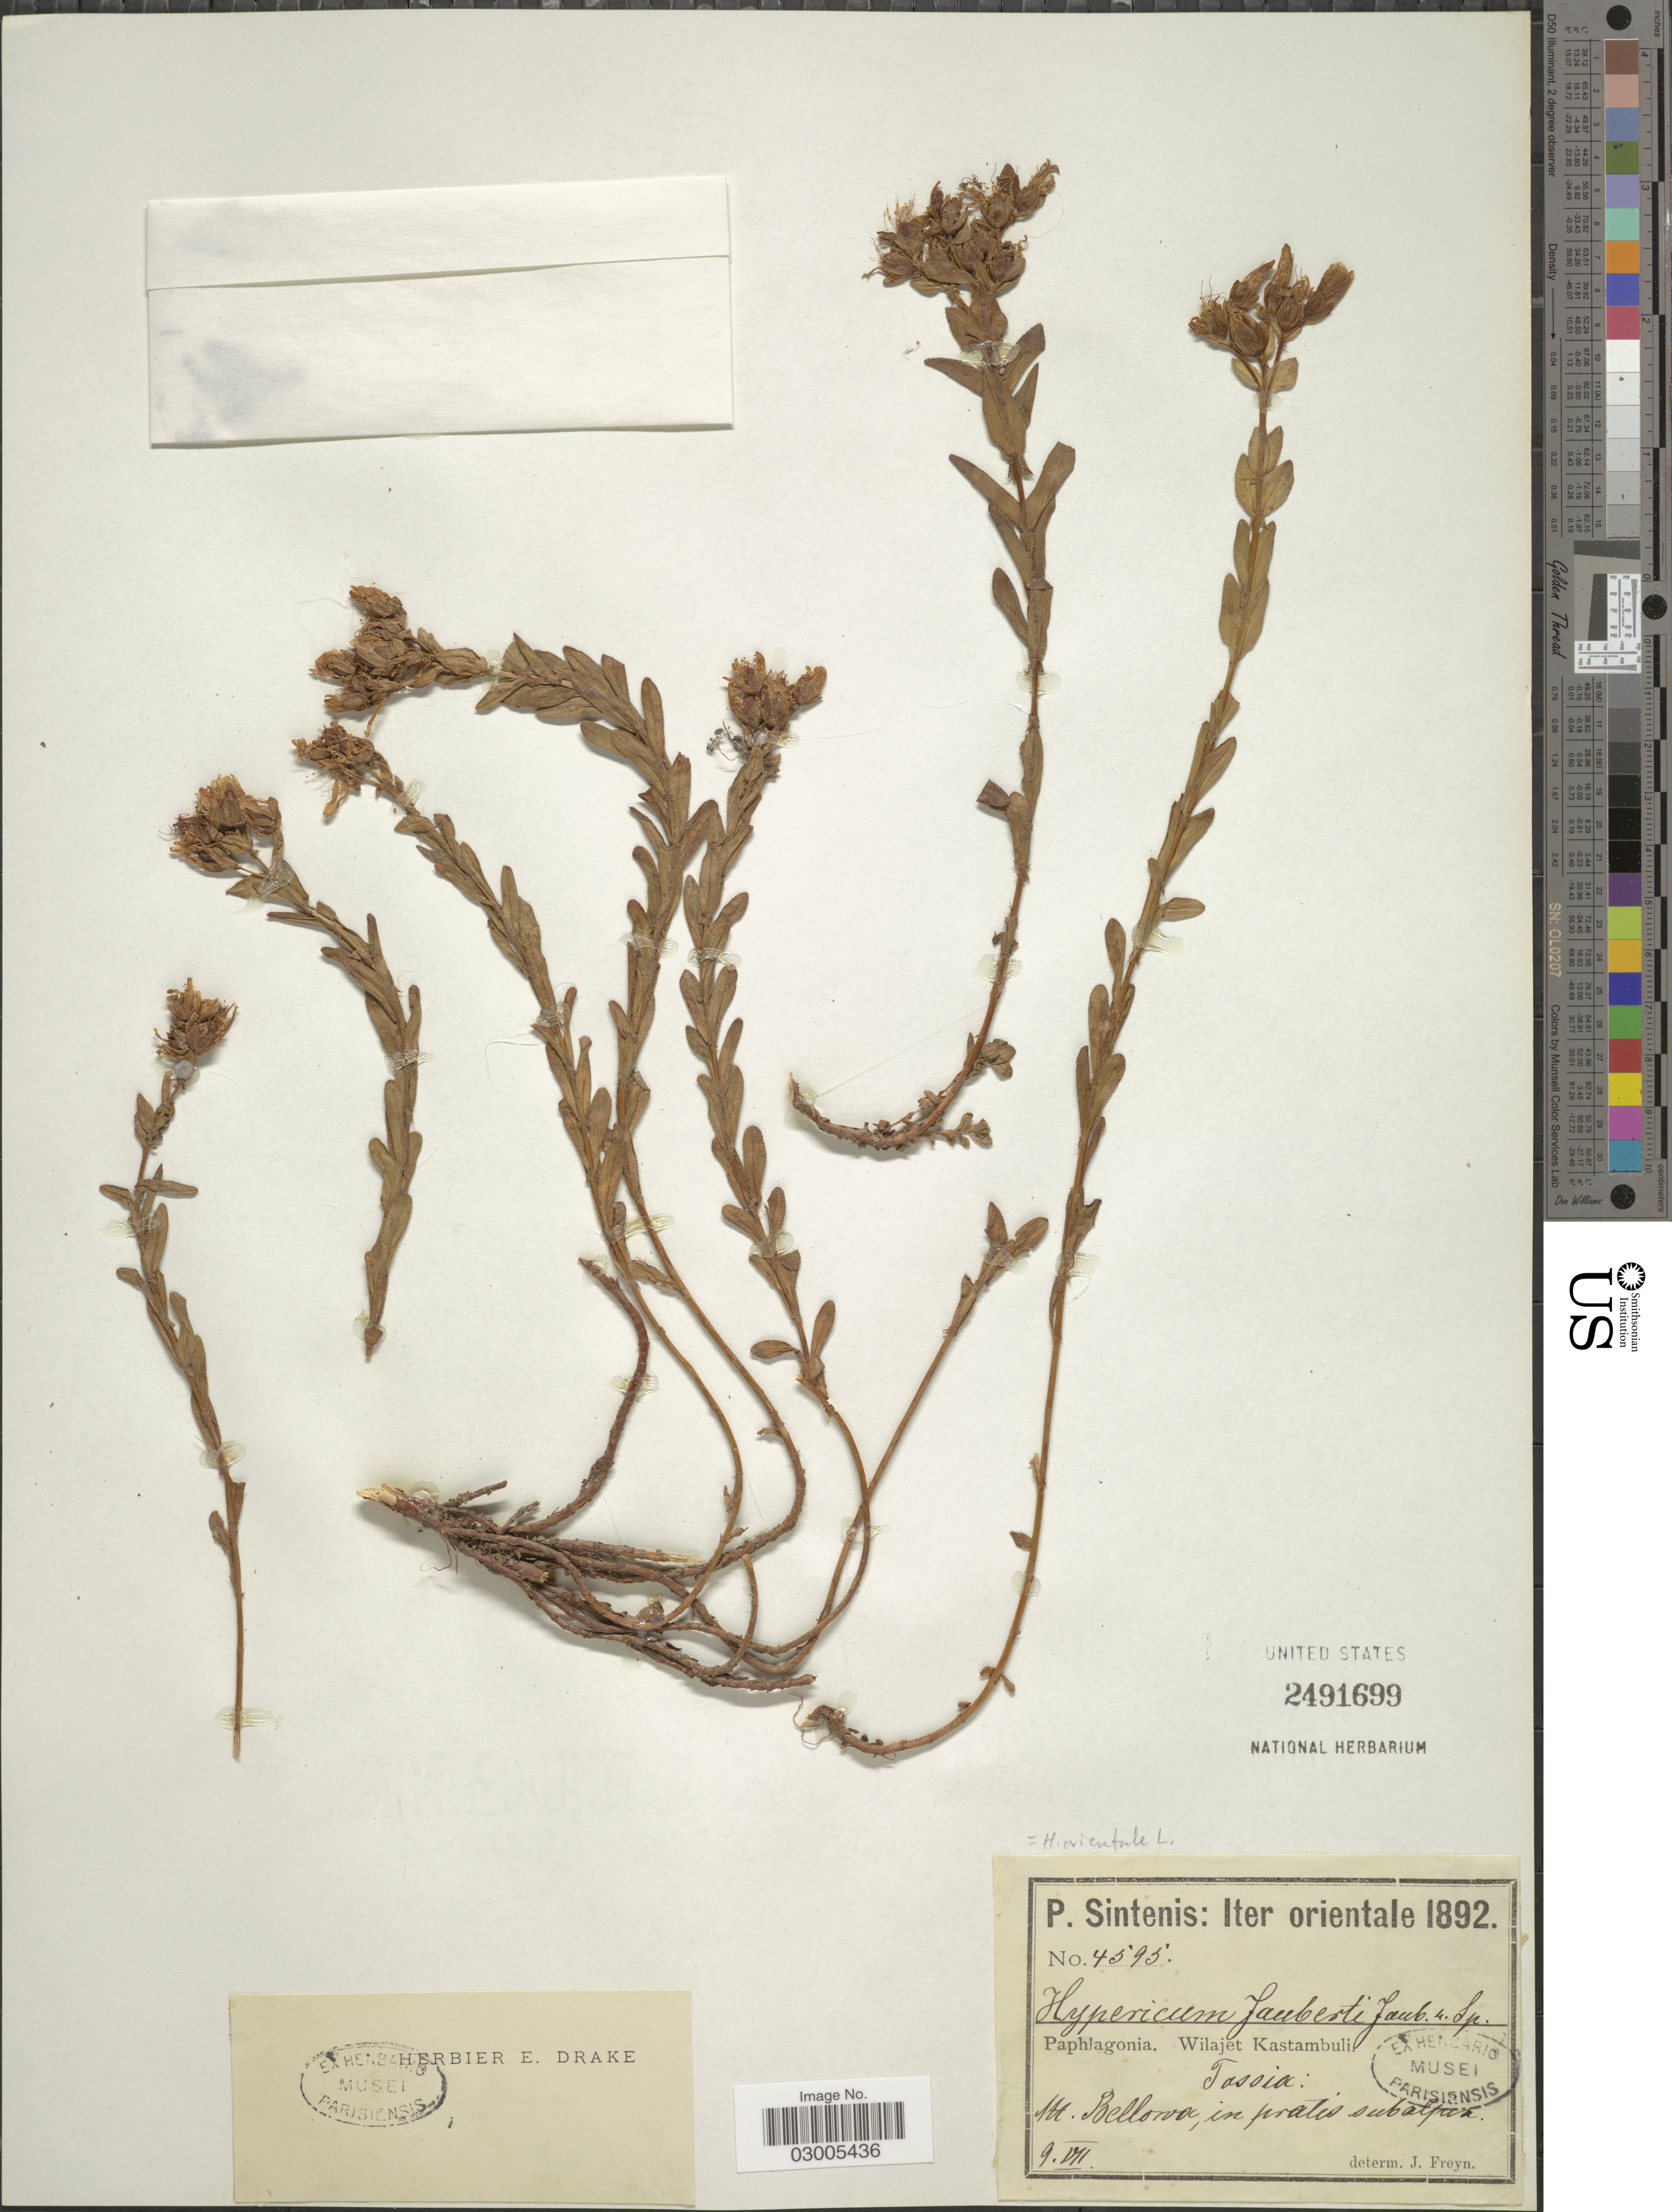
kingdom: Plantae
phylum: Tracheophyta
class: Magnoliopsida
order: Malpighiales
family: Hypericaceae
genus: Hypericum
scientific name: Hypericum orientale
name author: L.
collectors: P. Sintenis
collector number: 4595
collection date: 1892-07-09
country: Turkey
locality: Iter orientale. Paphlagonia. Wilajet Kastambuli. Tassia: Mt. Bellorva.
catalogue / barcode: US 2491699